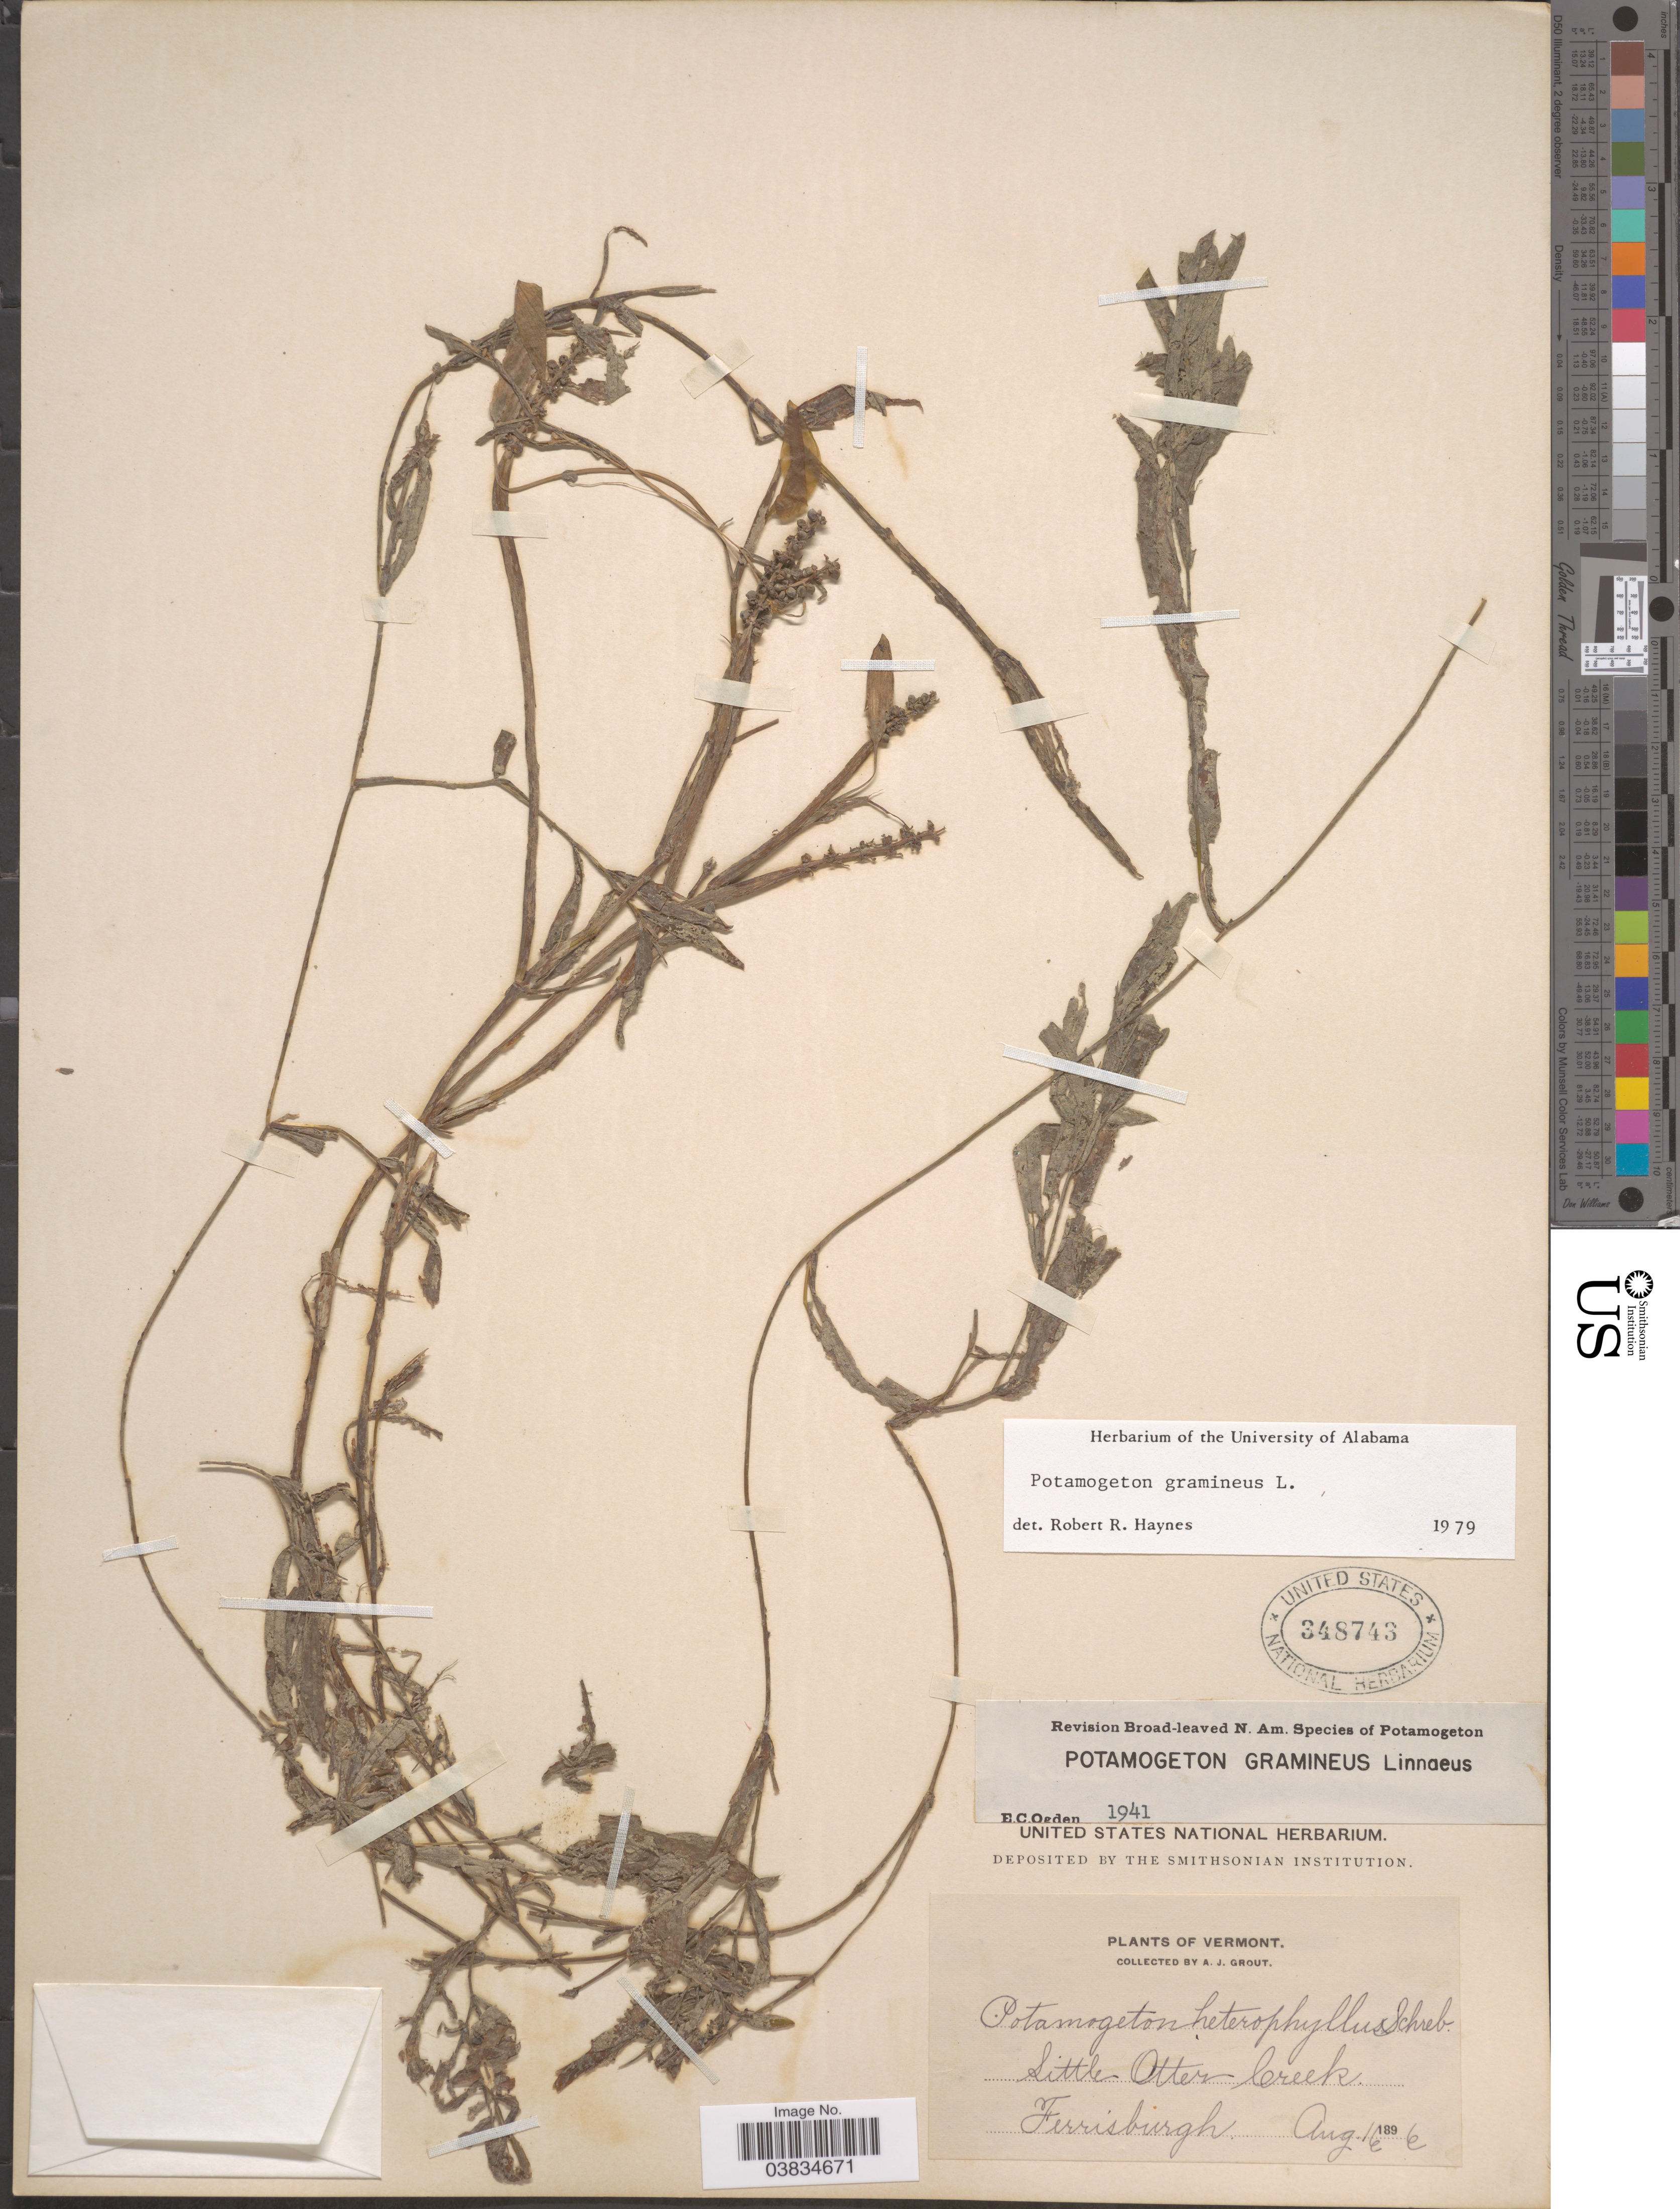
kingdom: Plantae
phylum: Tracheophyta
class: Liliopsida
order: Alismatales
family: Potamogetonaceae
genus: Potamogeton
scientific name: Potamogeton gramineus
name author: L.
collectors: A. J. Grout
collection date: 1896-08-16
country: United States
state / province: Vermont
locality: Little Otter Creek. Ferrisburgh.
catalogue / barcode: US 348743